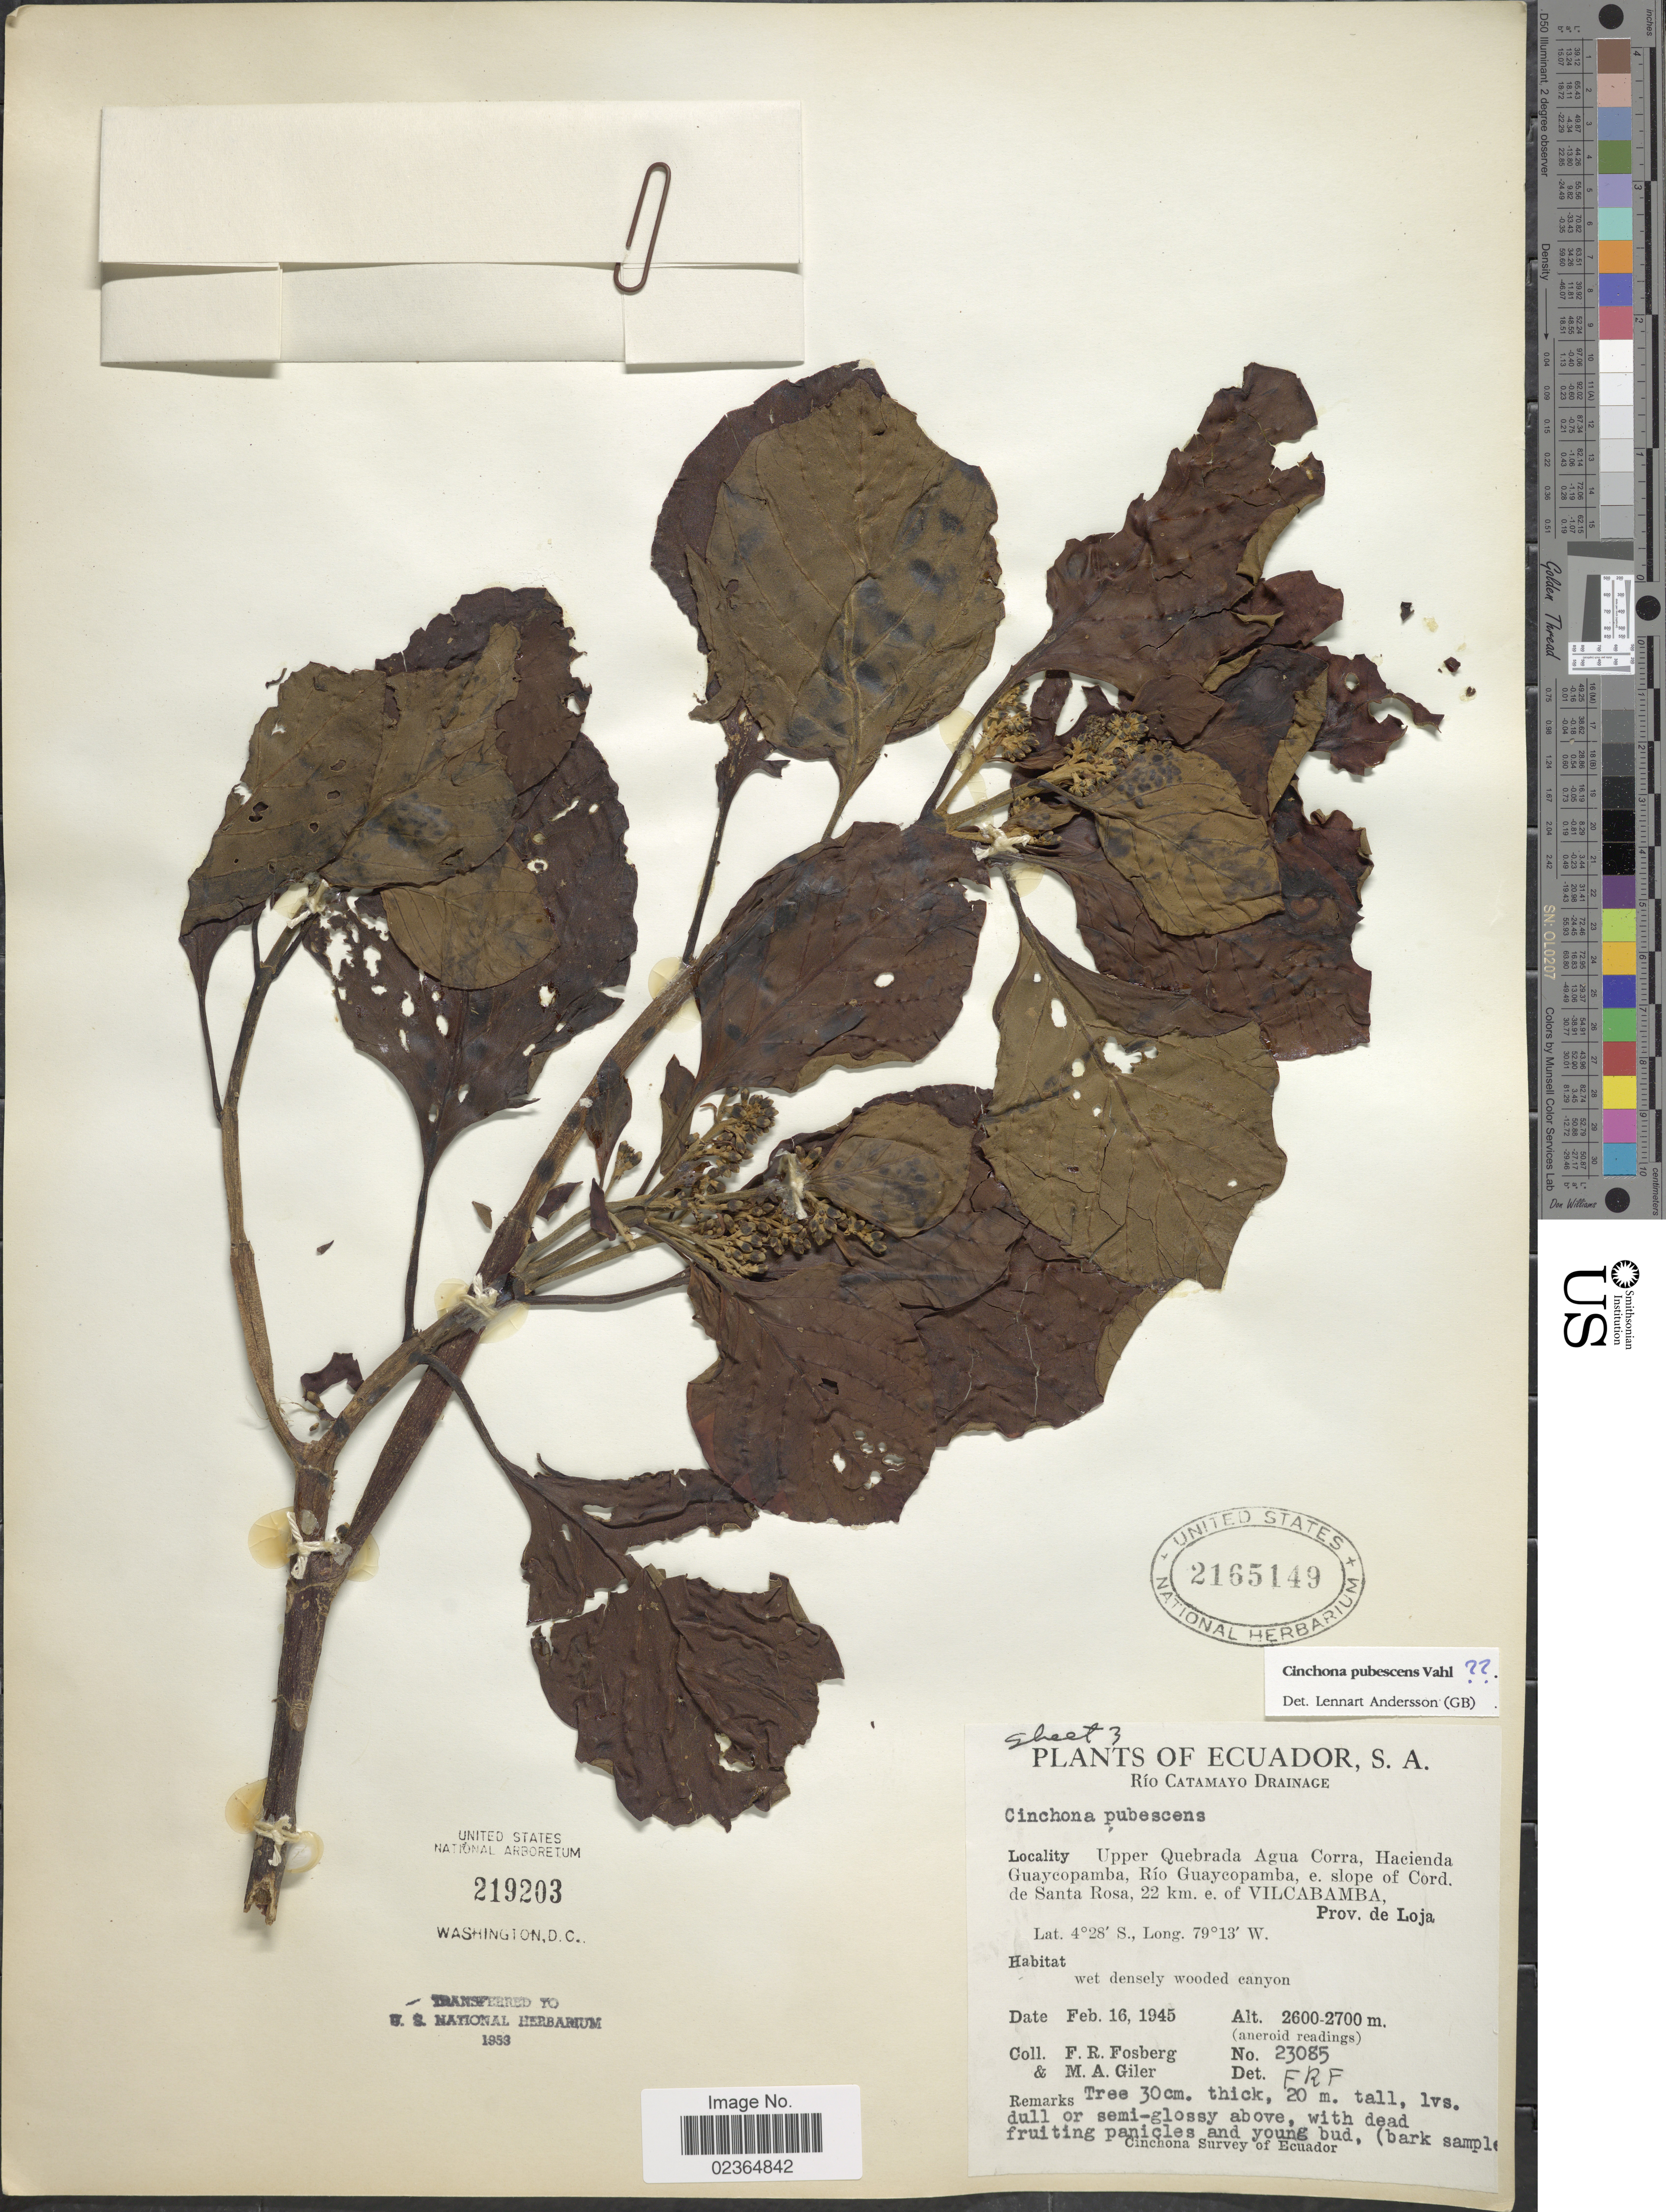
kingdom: Plantae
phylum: Tracheophyta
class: Magnoliopsida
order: Gentianales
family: Rubiaceae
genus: Cinchona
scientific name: Cinchona pubescens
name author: Vahl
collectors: F. R. Fosberg & M. Giler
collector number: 23085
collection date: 1945-02-16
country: Ecuador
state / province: Loja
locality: Río Catamayo Drainage. Upper Quebrada Agua Corra, Hacienda Guaycopamba, Río Guaycopamba, e. slope of Cord. de Santa Rosa, 22 km. e. of Vilcabamba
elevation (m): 2600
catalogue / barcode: US 2165149